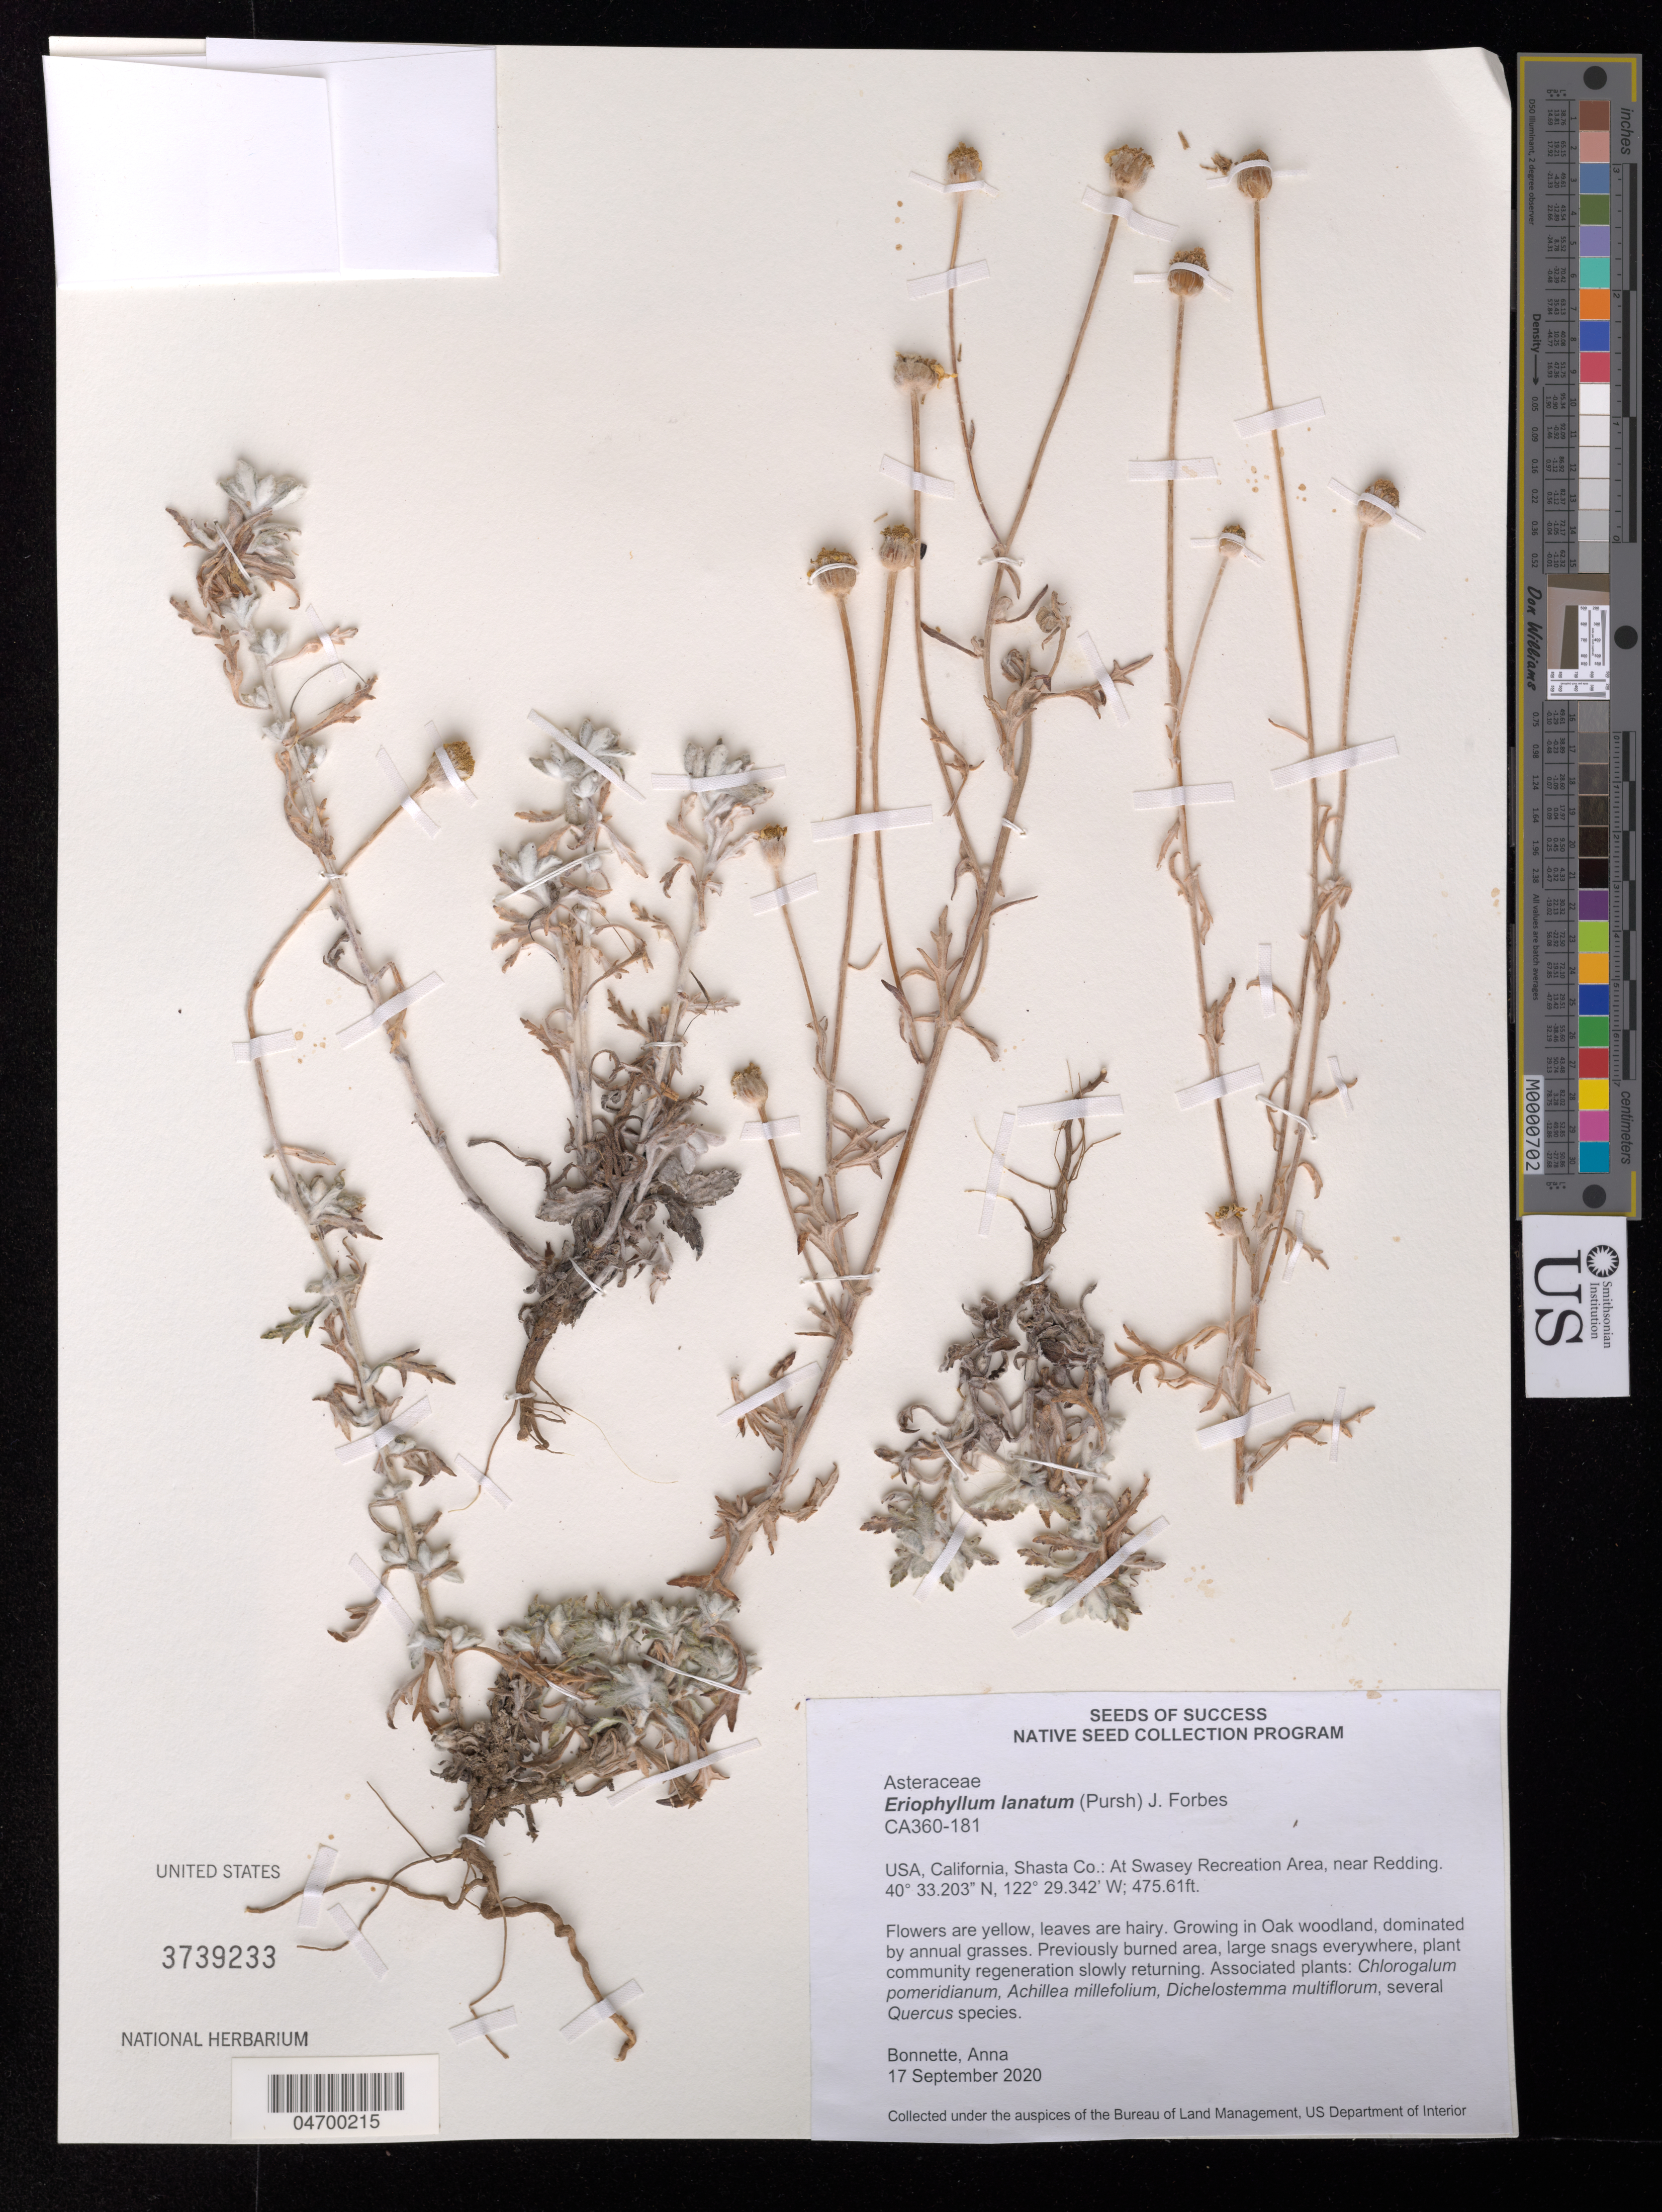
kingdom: Plantae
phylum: Tracheophyta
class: Magnoliopsida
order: Asterales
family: Asteraceae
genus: Eriophyllum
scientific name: Eriophyllum lanatum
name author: (Pursh) J. Forbes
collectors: A. Bonnette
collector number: CA360-181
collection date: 2020-09-17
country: United States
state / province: California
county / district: Shasta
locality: Shasta Co.: At Swasey Recreation Area, near Redding.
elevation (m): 144.97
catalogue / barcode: US 3739233